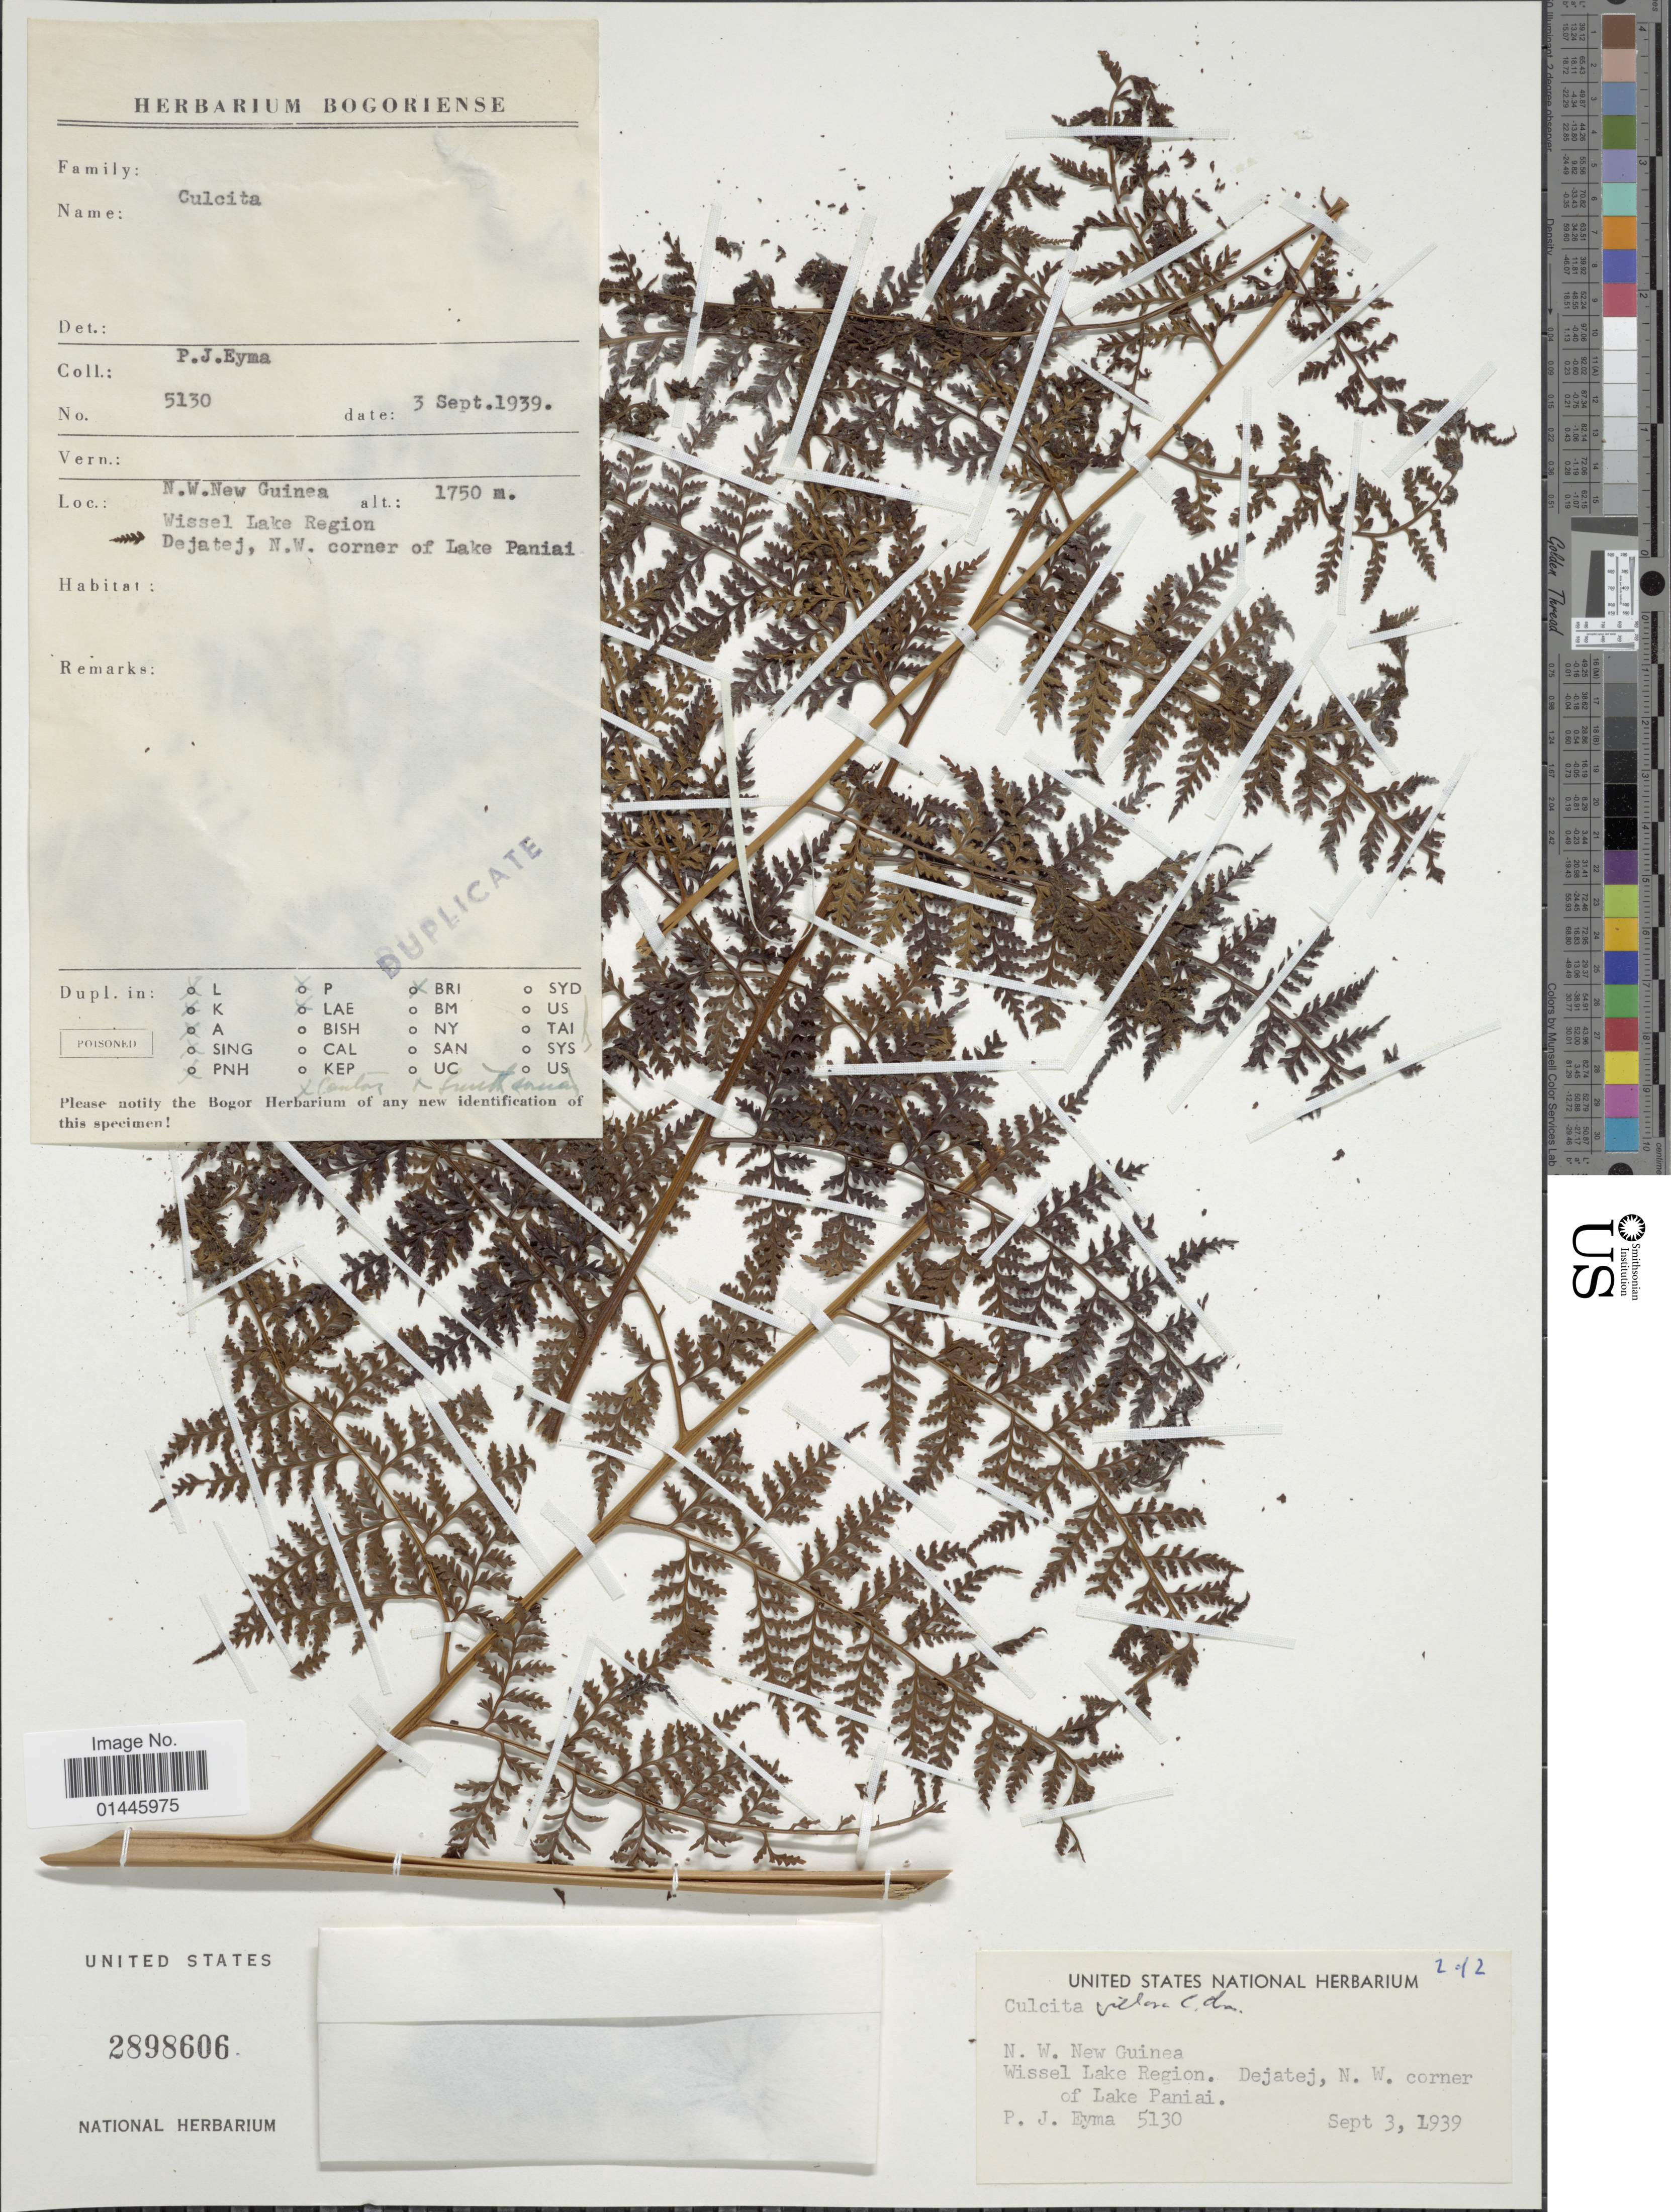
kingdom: Plantae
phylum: Tracheophyta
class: Polypodiopsida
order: Cyatheales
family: Dicksoniaceae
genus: Calochlaena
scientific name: Calochlaena villosa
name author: (C. Chr.) M.D. Turner & R.A. White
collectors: P. J. Eyma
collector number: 5130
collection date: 1939-09-03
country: Indonesia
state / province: Papua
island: New Guinea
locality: N.W, New Guinea, Wissel Lake Region, Dejatej, N.W. corner of Lake Paniai.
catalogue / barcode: US 2898606